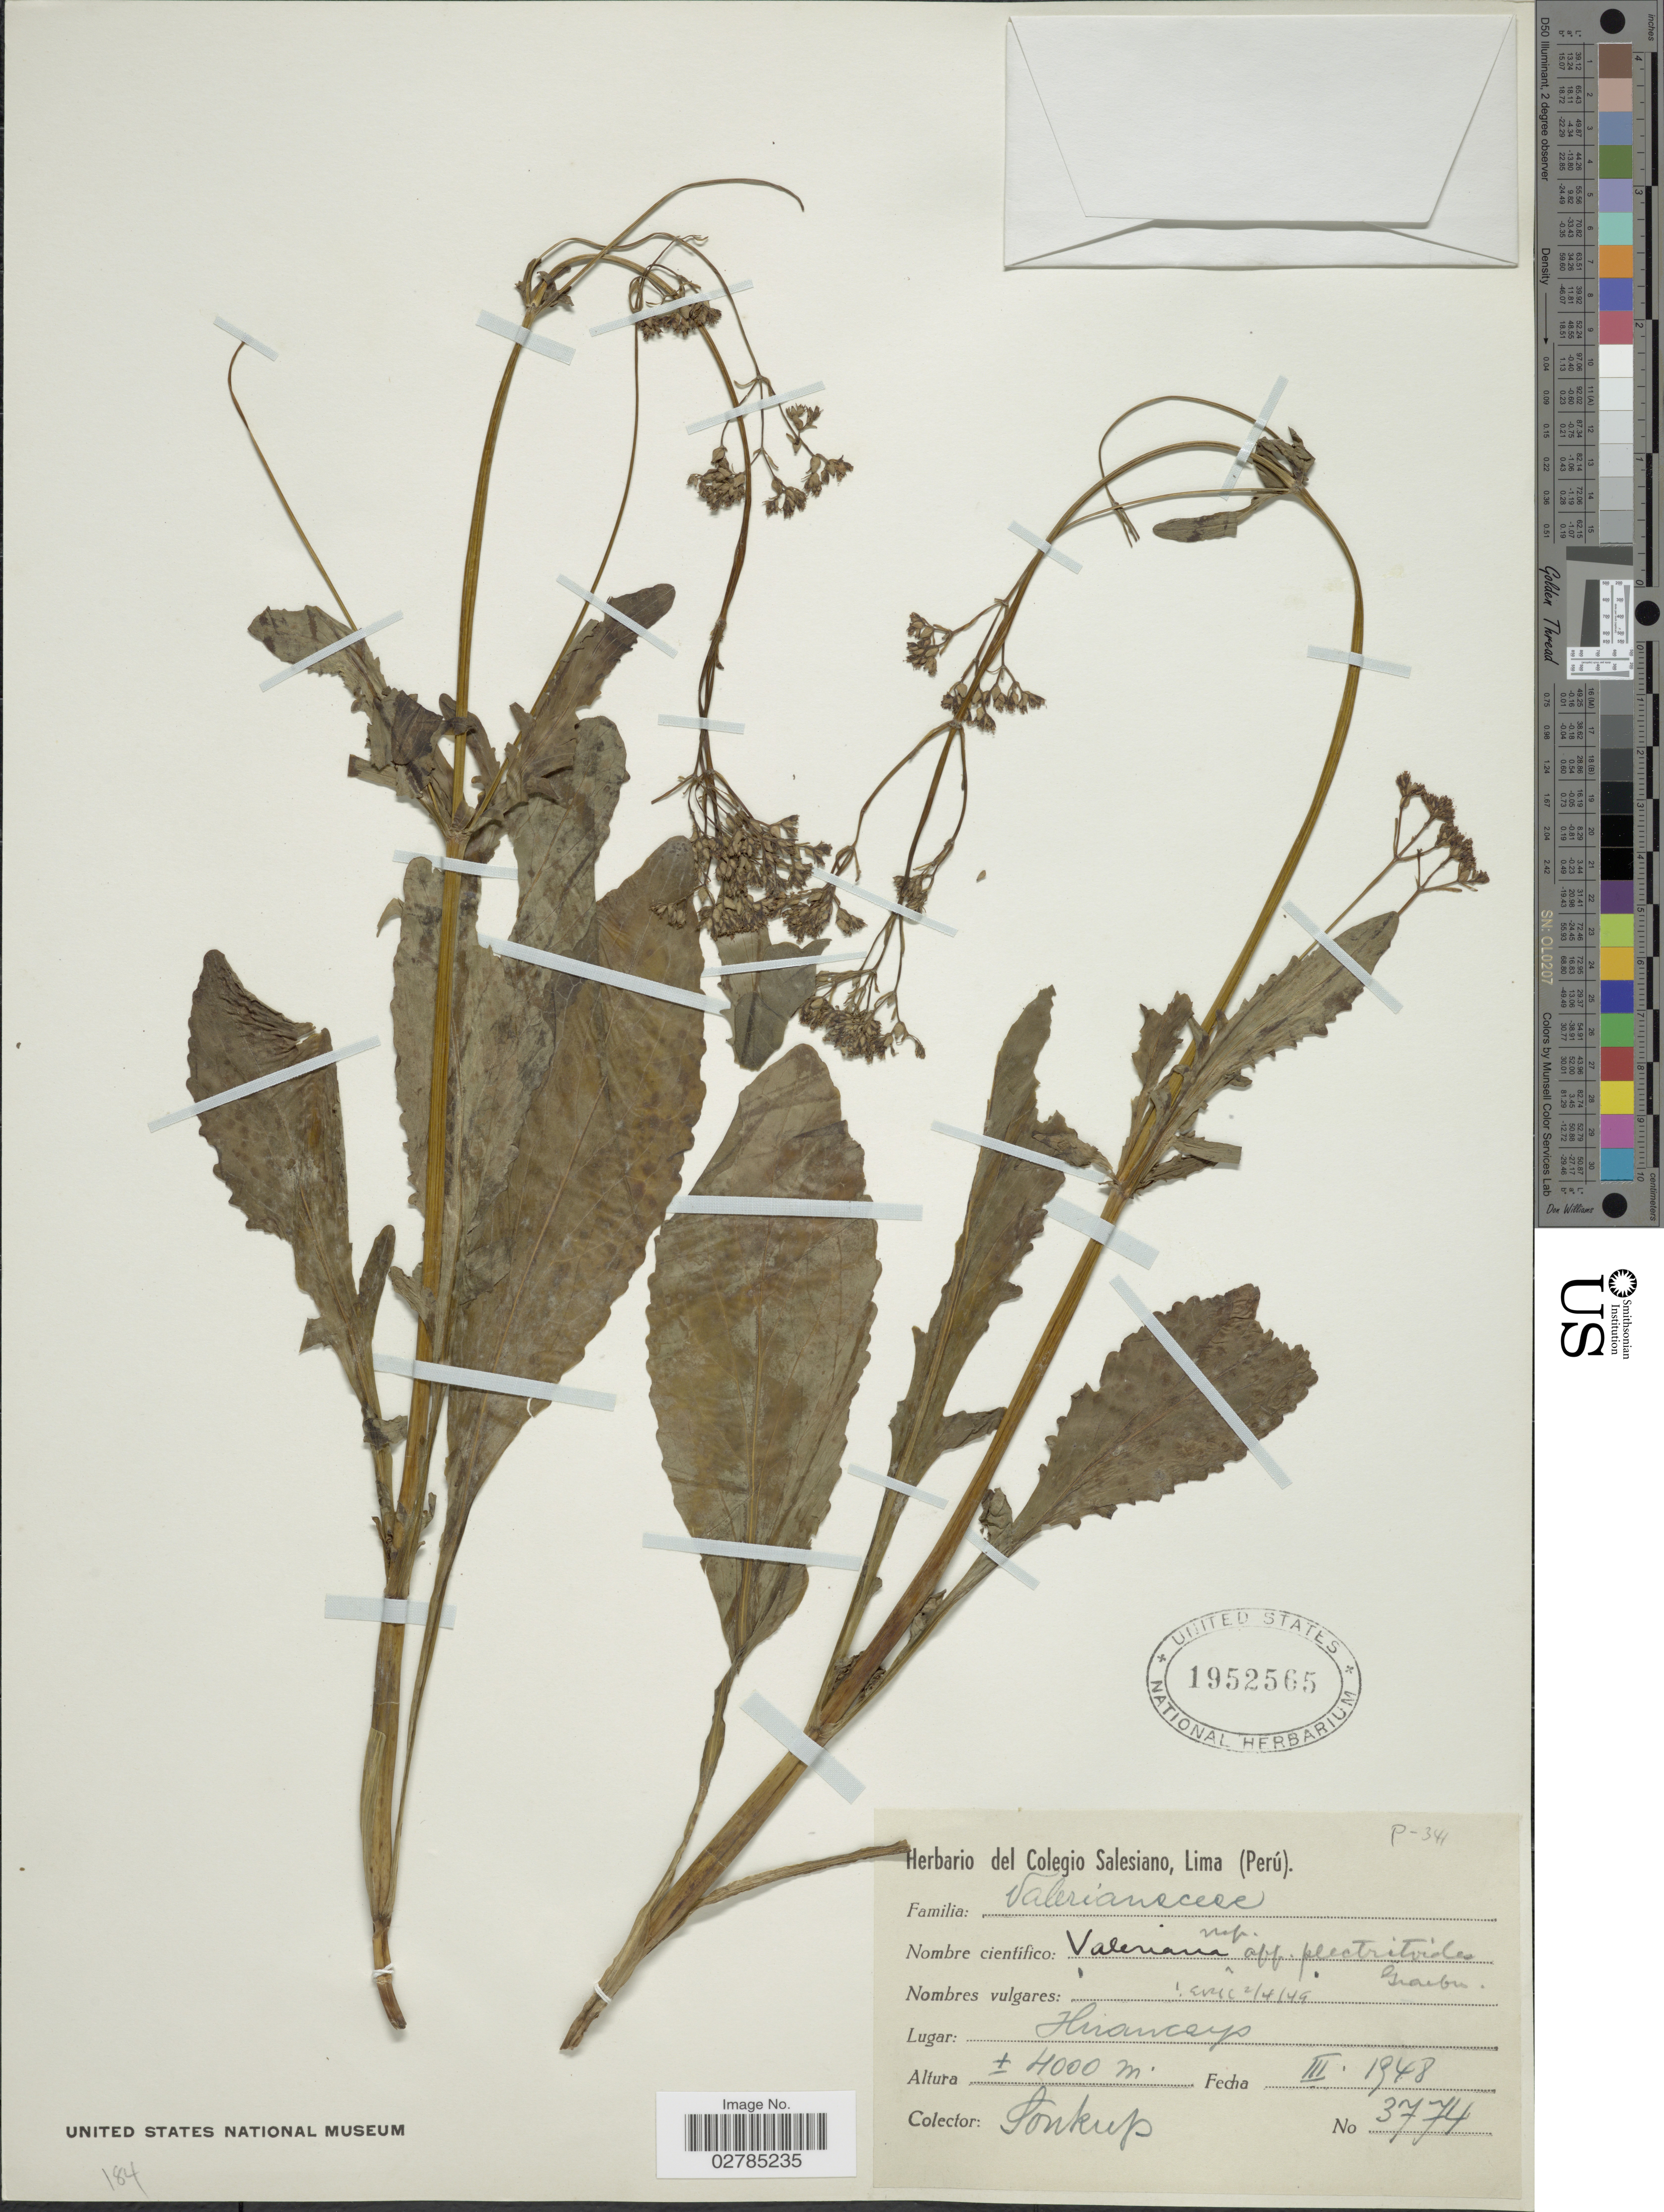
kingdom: Plantae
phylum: Tracheophyta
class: Magnoliopsida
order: Dipsacales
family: Caprifoliaceae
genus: Valeriana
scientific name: Valeriana plectritoides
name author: Graebn.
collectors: -- Soukup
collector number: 3774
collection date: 1948-03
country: Peru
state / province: Lima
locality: Huancayo.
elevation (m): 4000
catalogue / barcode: US 1952565